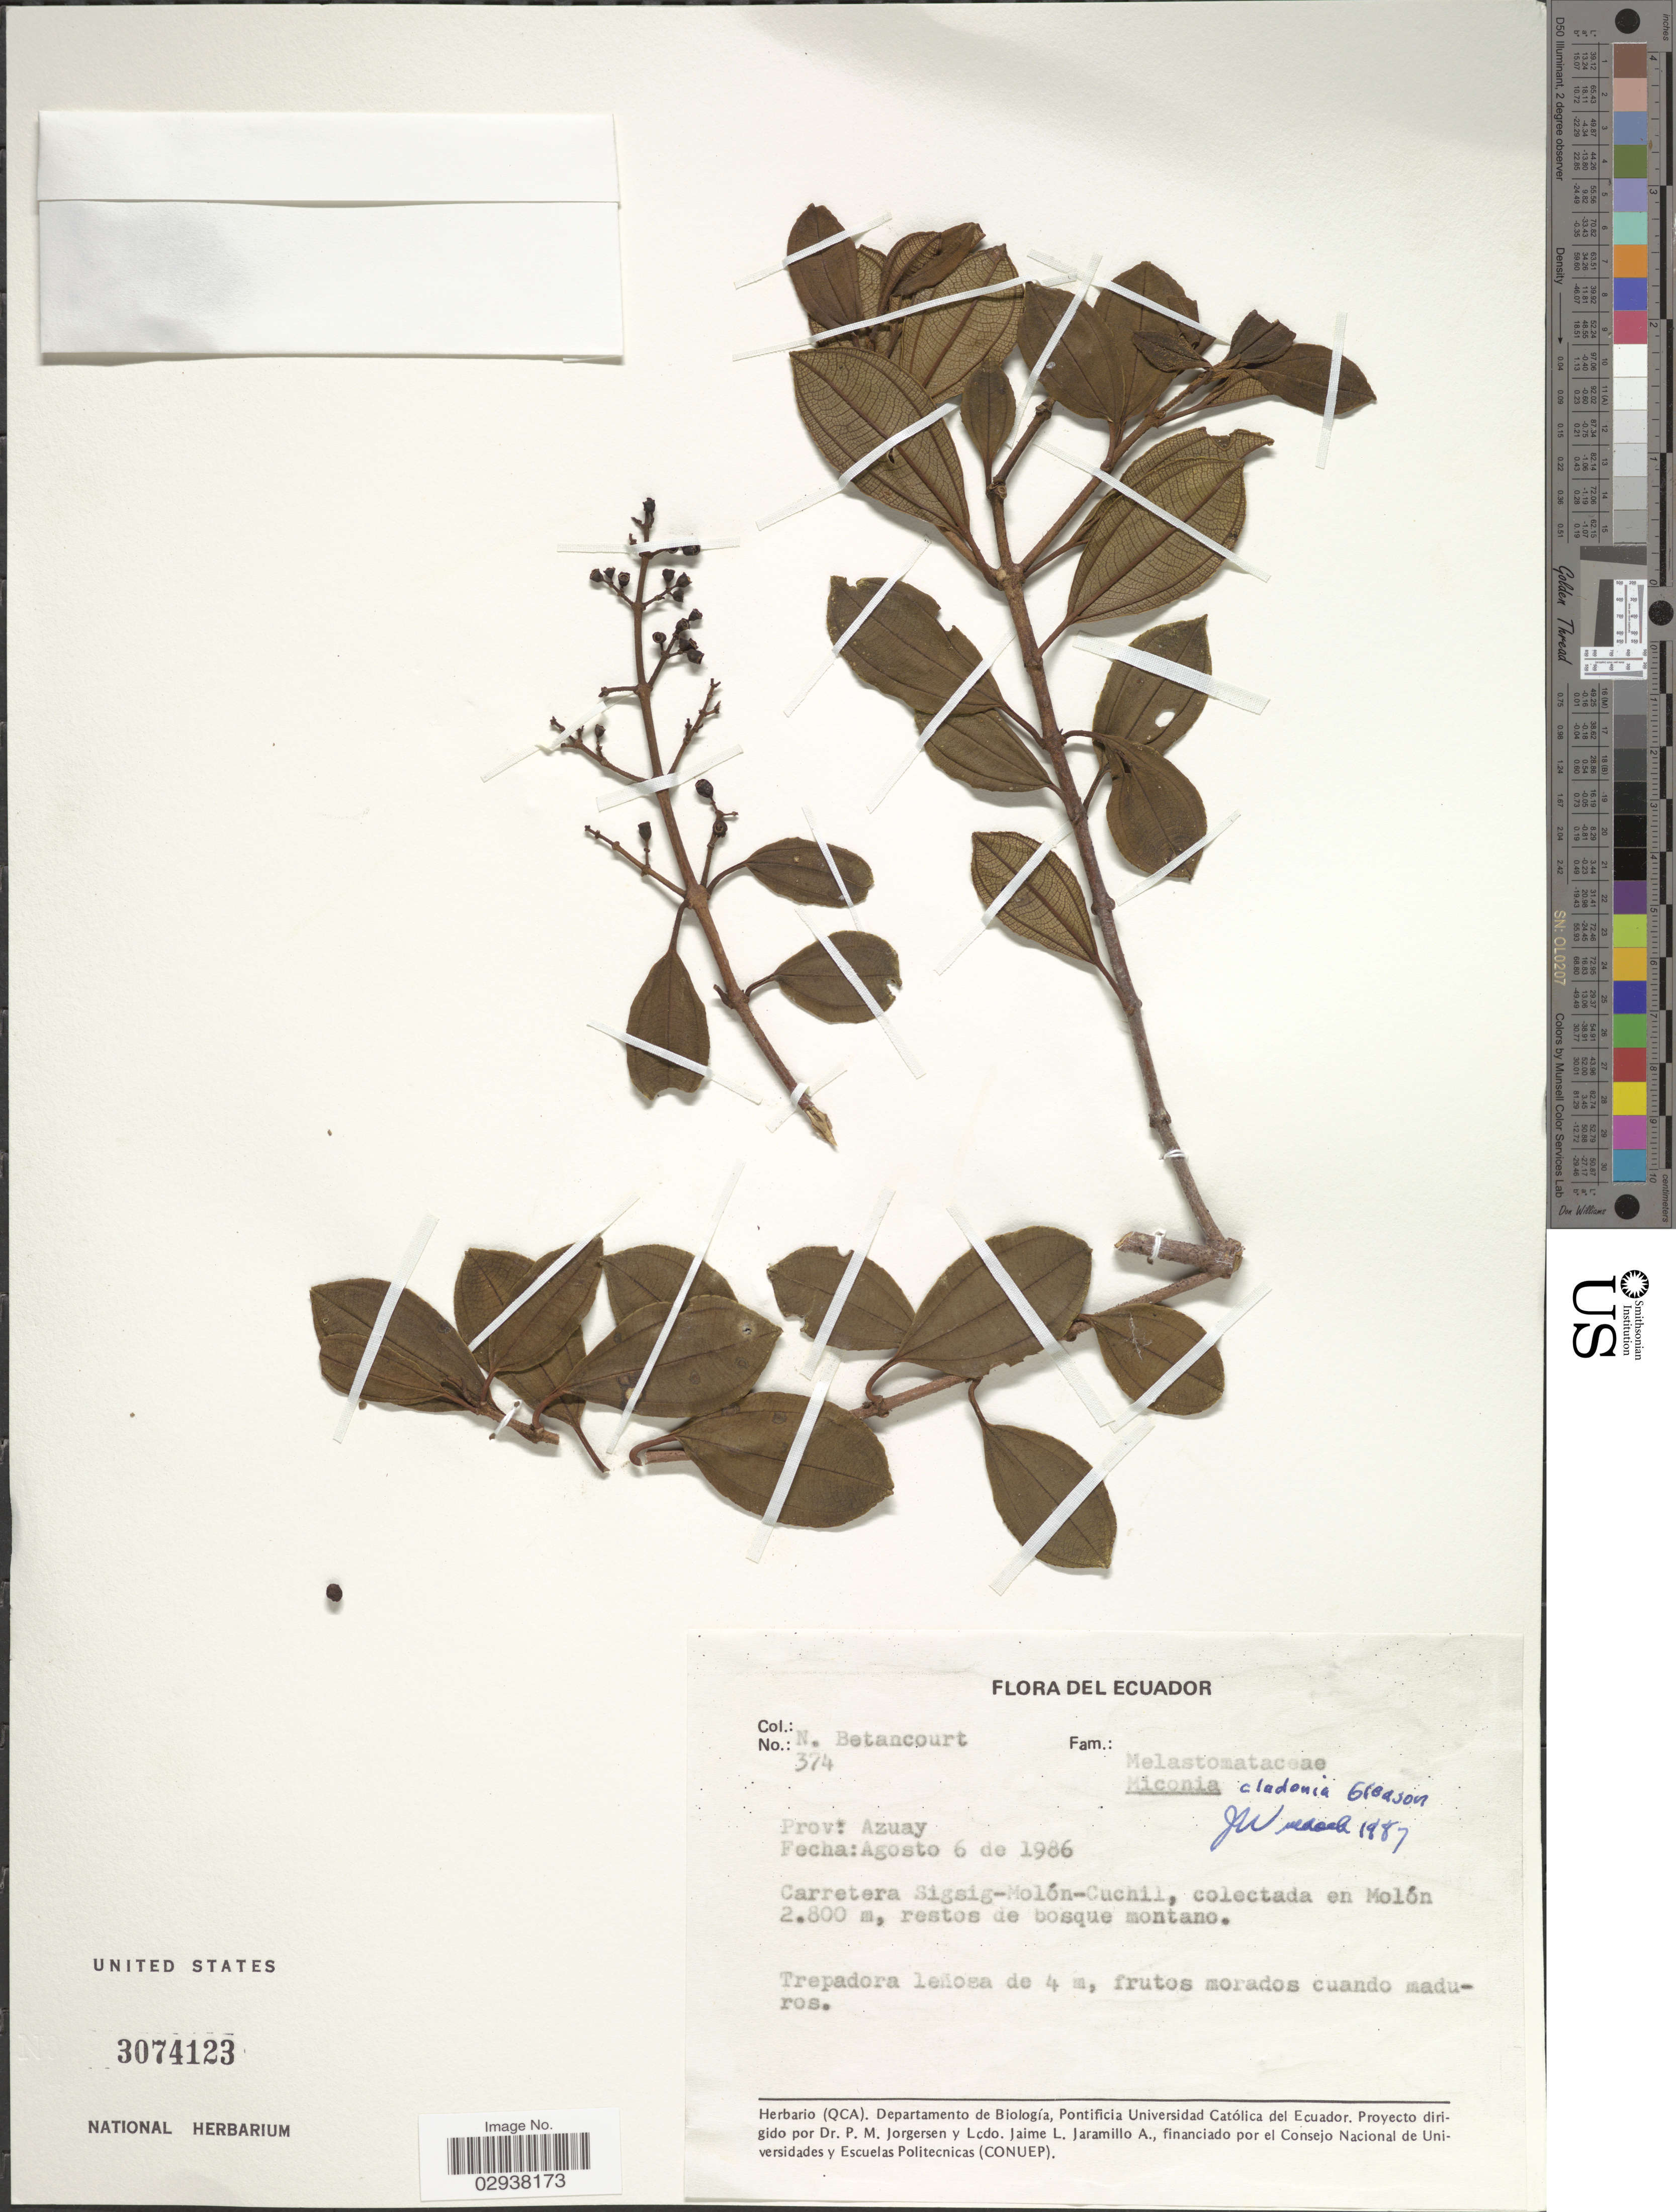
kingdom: Plantae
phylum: Tracheophyta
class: Magnoliopsida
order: Myrtales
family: Melastomataceae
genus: Miconia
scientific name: Miconia cladonia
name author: Gleason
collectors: N. Betancourt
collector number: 374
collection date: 1986-08-06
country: Ecuador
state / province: Azuay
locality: Carretera Sigsig-Molón-Cuchil, en Molón.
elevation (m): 2800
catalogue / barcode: US 3074123